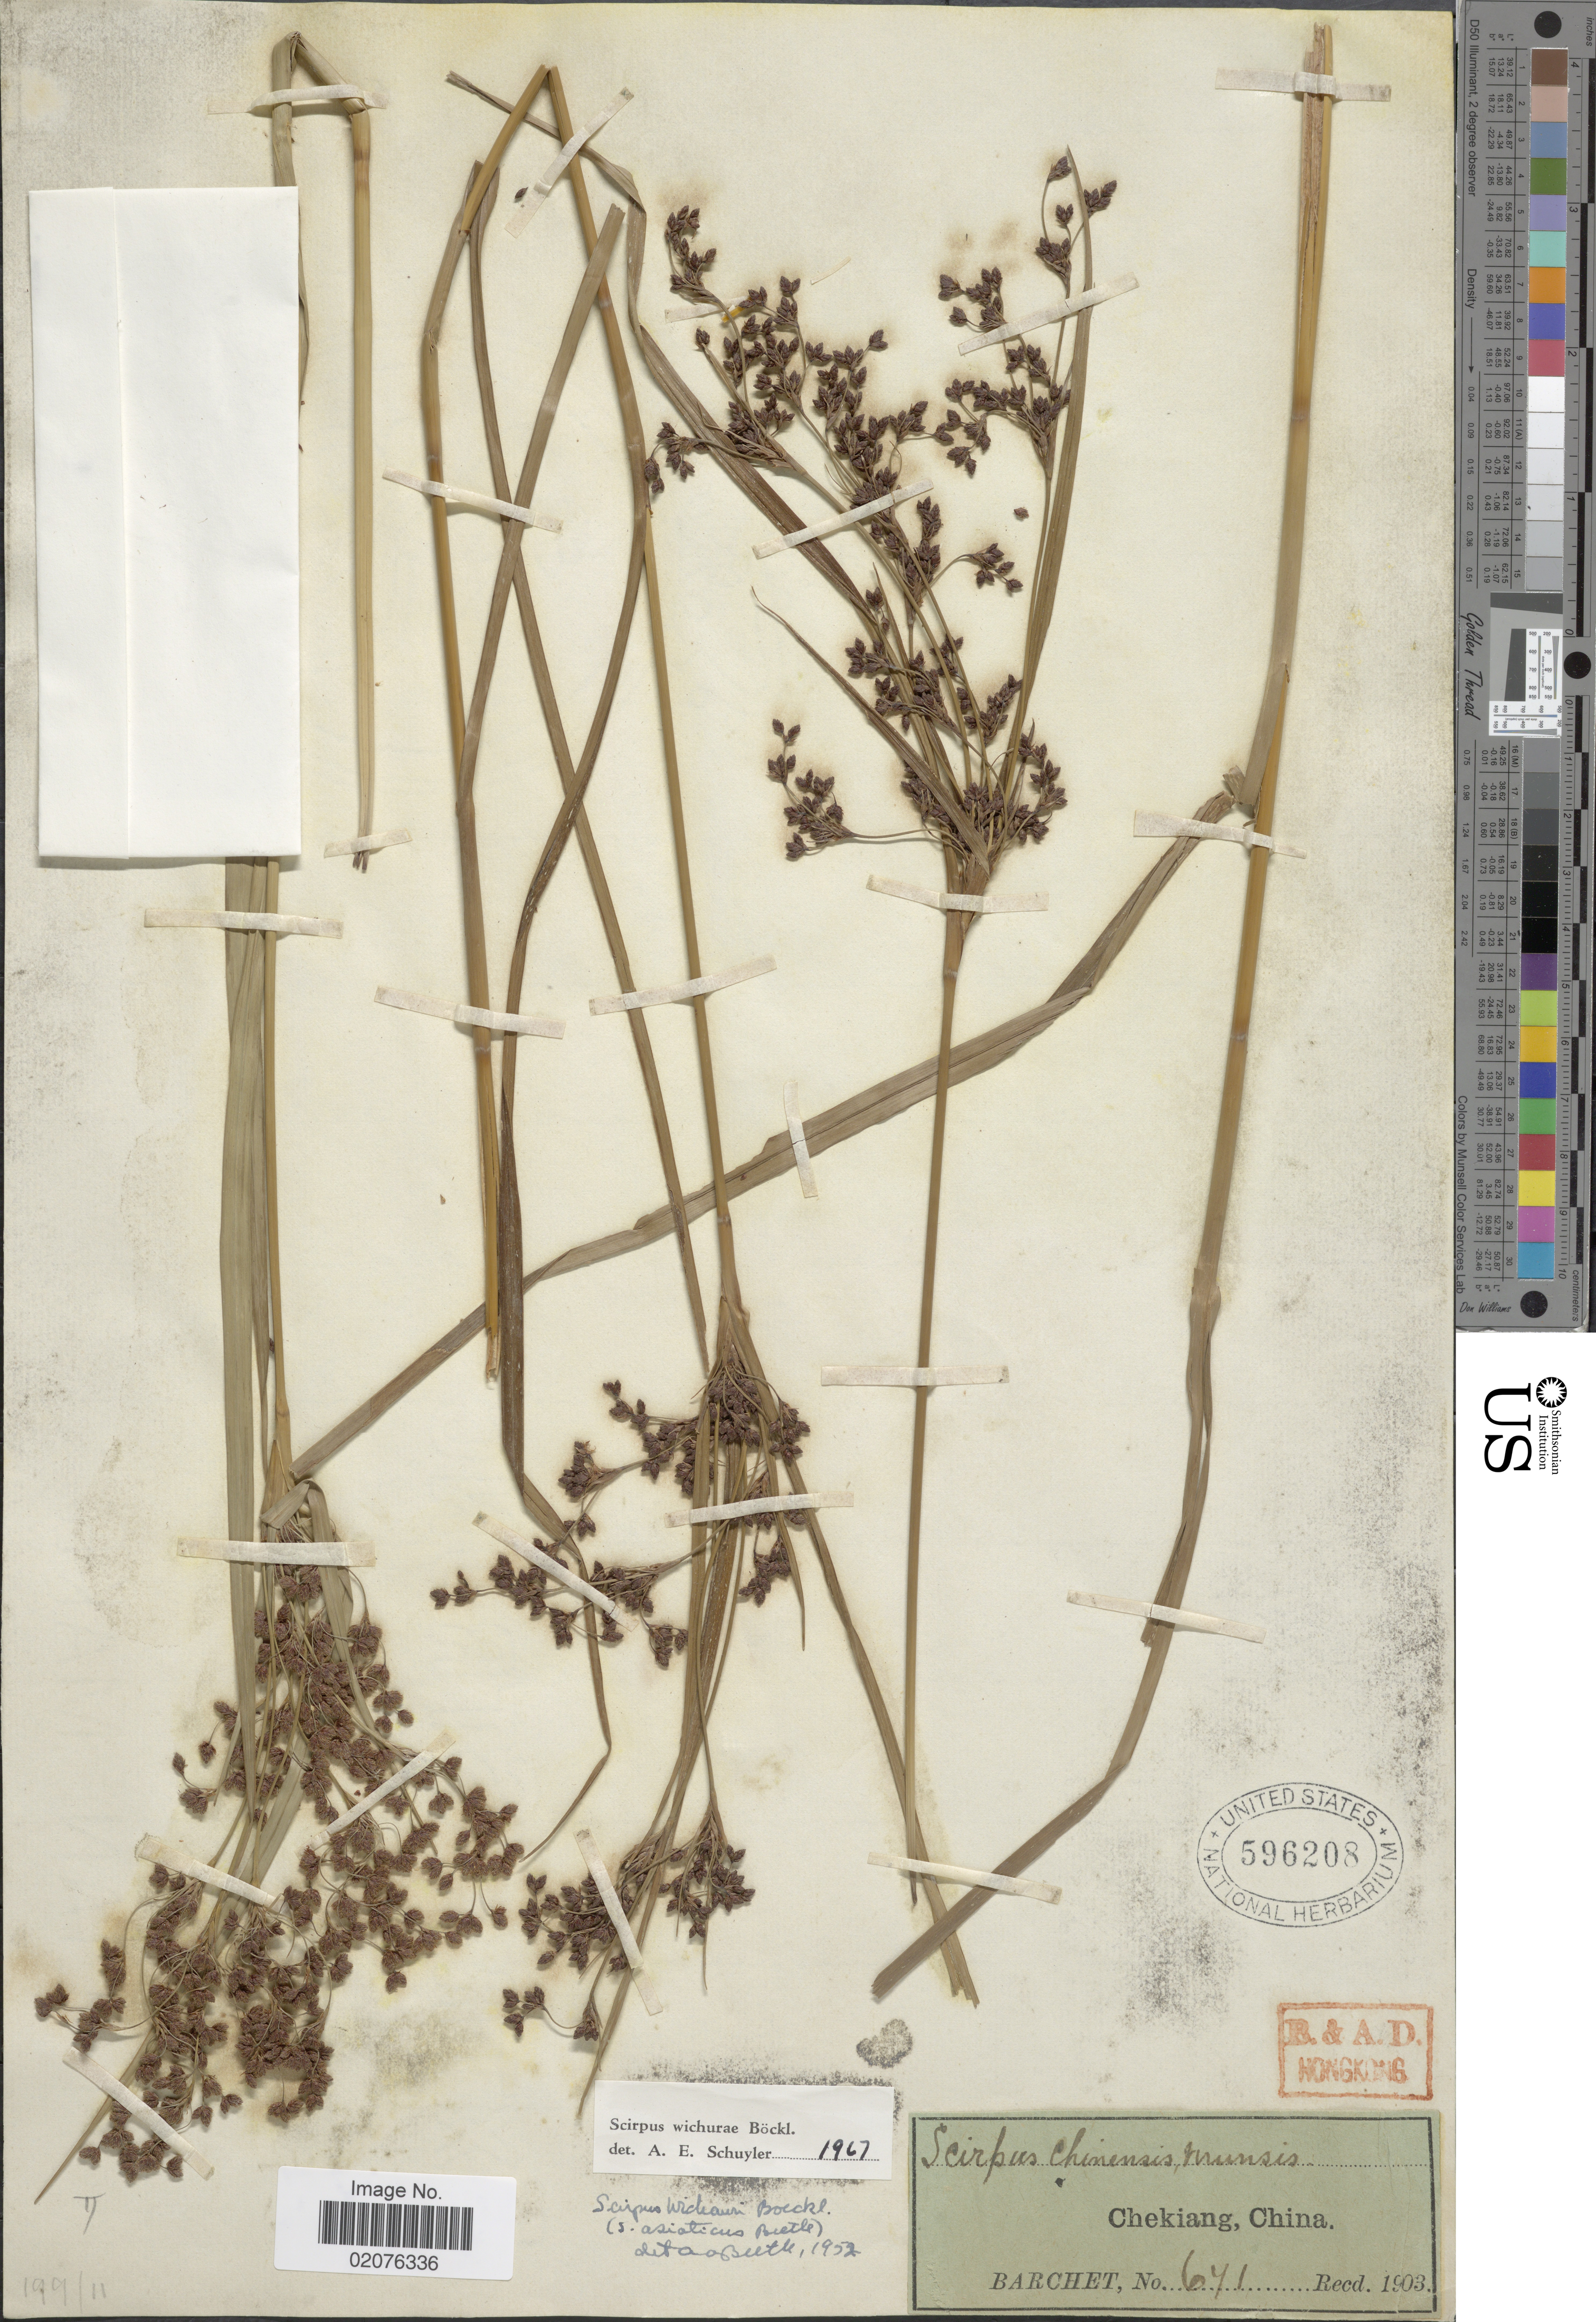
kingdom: Plantae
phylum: Tracheophyta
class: Liliopsida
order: Poales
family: Cyperaceae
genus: Scirpus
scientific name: Scirpus wichurae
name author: Boeckeler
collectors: Barchet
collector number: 641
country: China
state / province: Zhejiang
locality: Chekiang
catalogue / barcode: US 596208